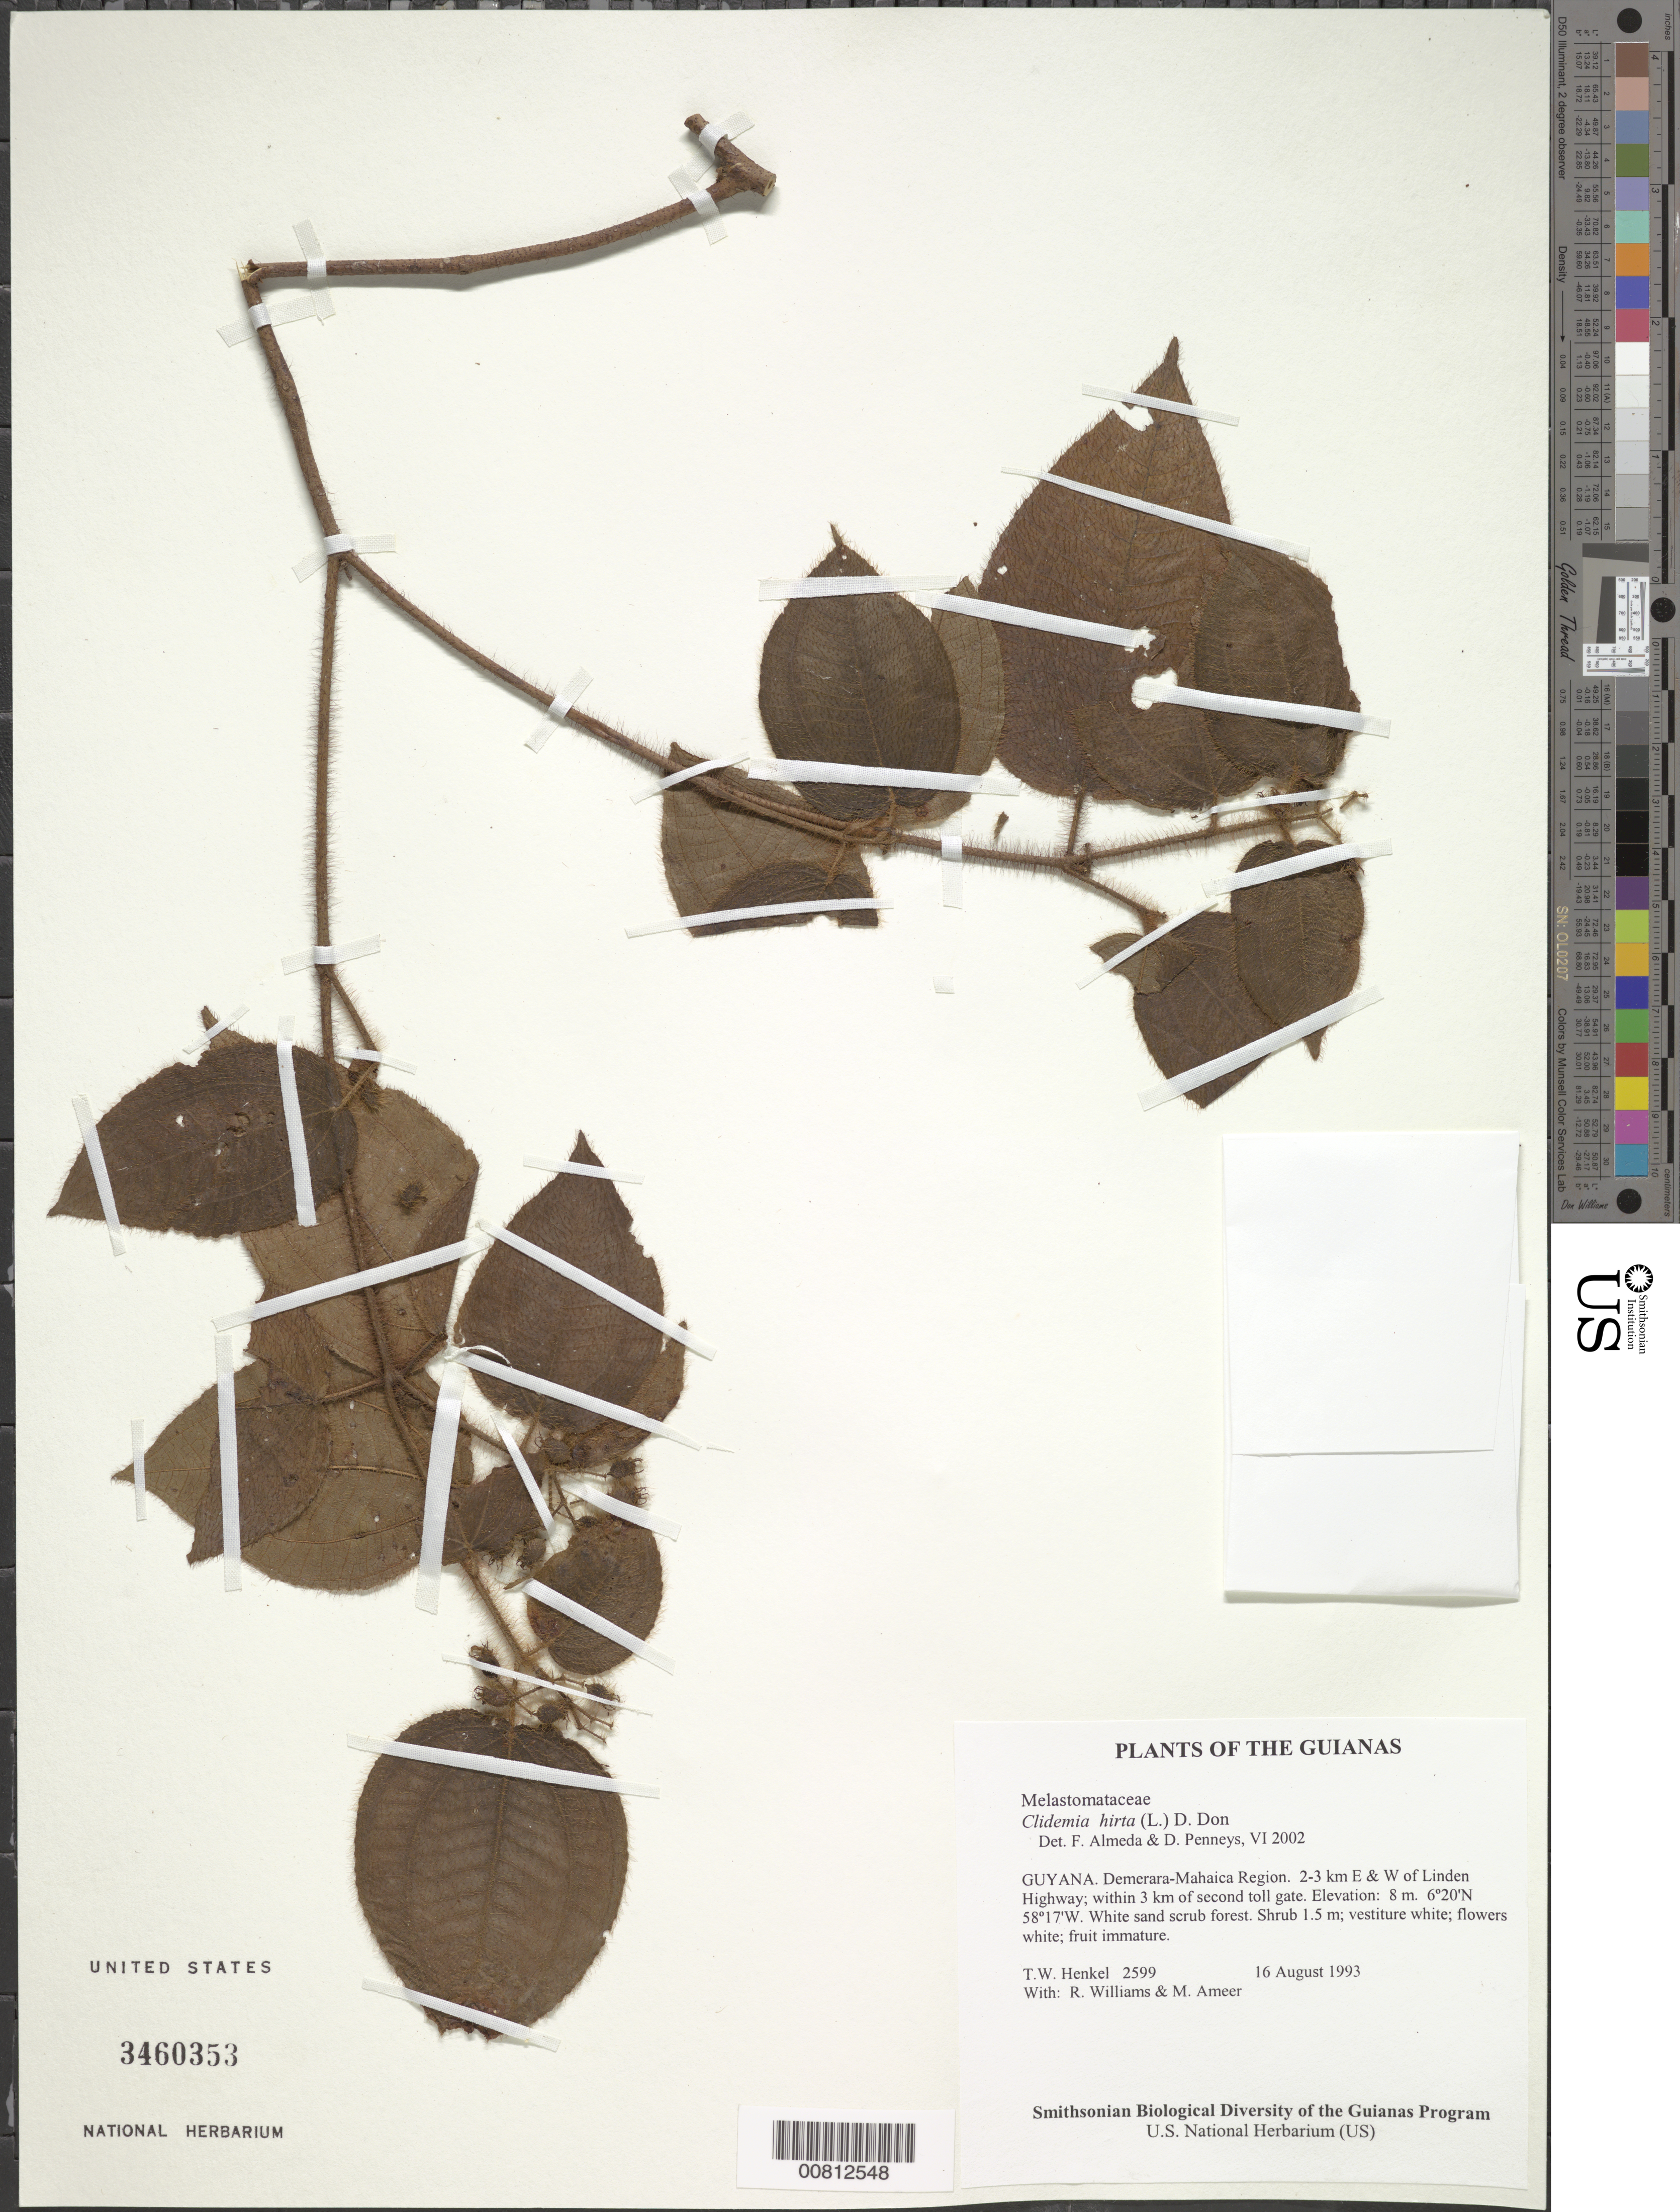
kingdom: Plantae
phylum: Tracheophyta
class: Magnoliopsida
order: Myrtales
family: Melastomataceae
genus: Clidemia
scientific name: Clidemia hirta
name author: (L.) D. Don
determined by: Almeda, F.; Penneys, D. S.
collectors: T. Henkel, R. Williams & M. Ameer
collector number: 2599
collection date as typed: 16 August 1993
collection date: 1993-08-16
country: Guyana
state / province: Demerara-Mahaica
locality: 2-3 km E & W of Linden Highway; within 3 km of second toll gate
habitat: White sand scrub forest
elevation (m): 8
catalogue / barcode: US 3460353